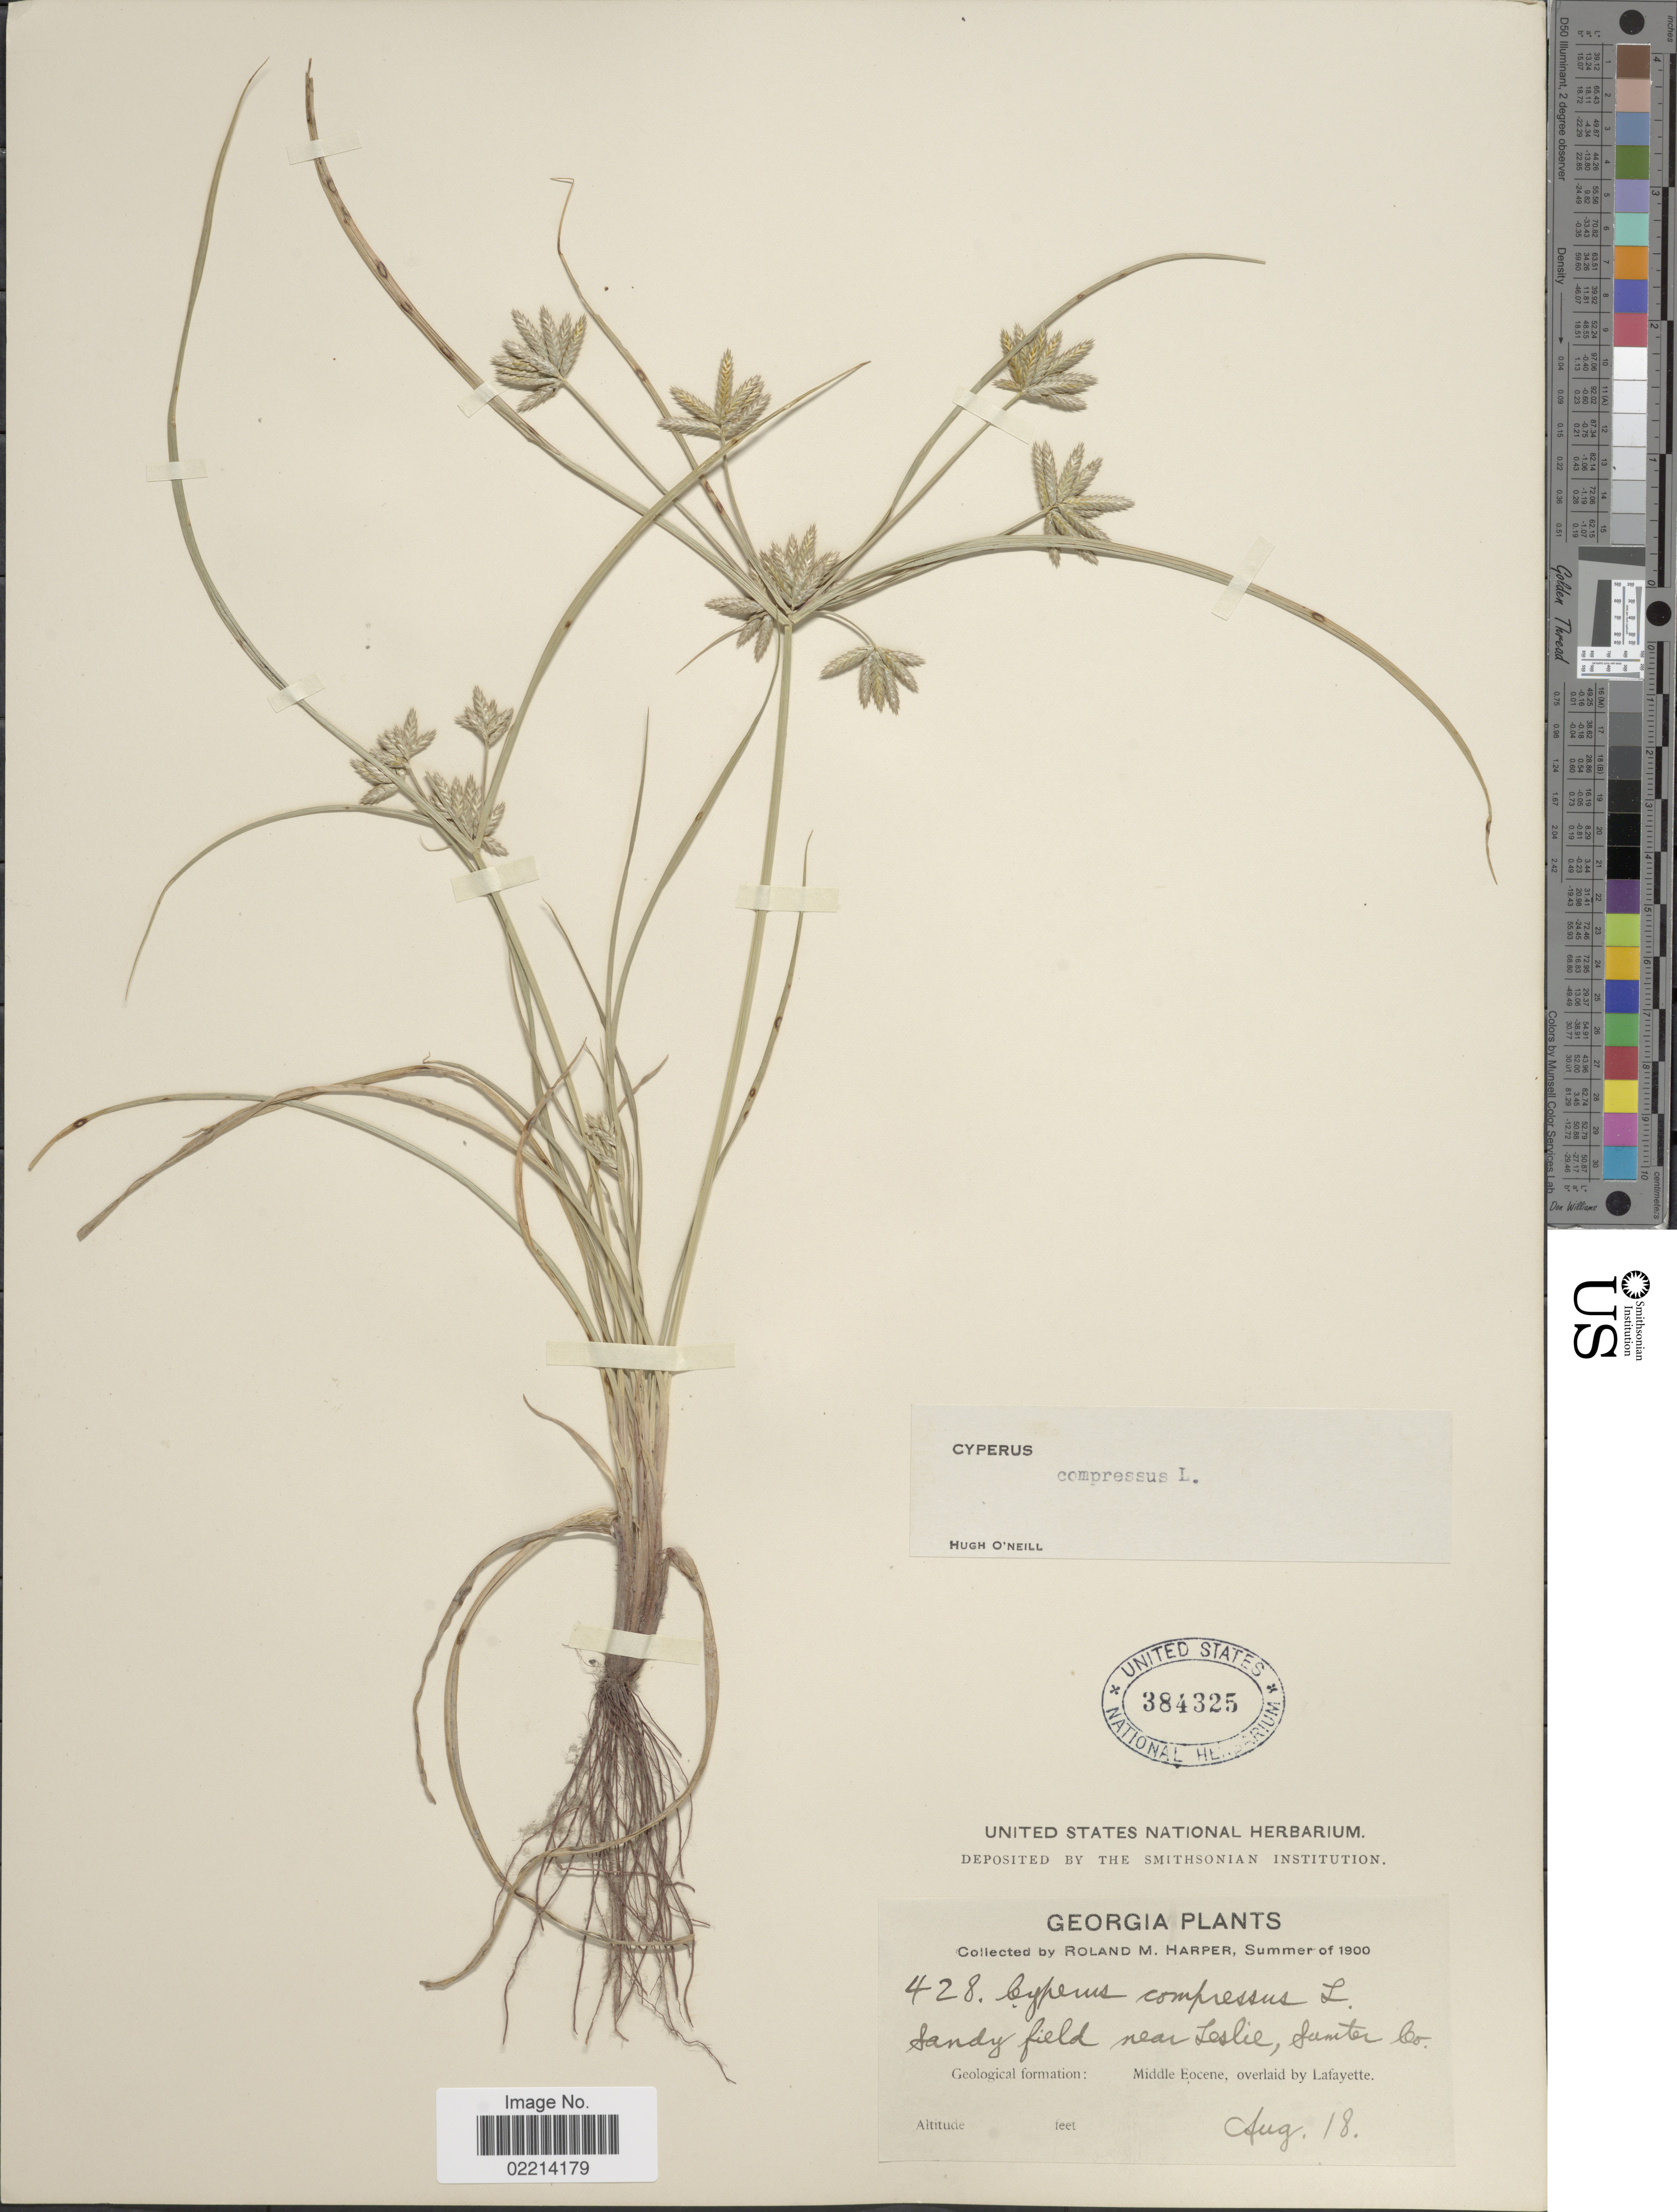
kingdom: Plantae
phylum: Tracheophyta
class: Liliopsida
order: Poales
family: Cyperaceae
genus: Cyperus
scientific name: Cyperus compressus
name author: L.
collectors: R. M. Harper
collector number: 428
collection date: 1900-08-18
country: United States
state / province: Georgia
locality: Sandy field near Leslie, Sumter Co. Geological formation: Middle Eocene, overlaid by Lafayette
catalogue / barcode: US 384325